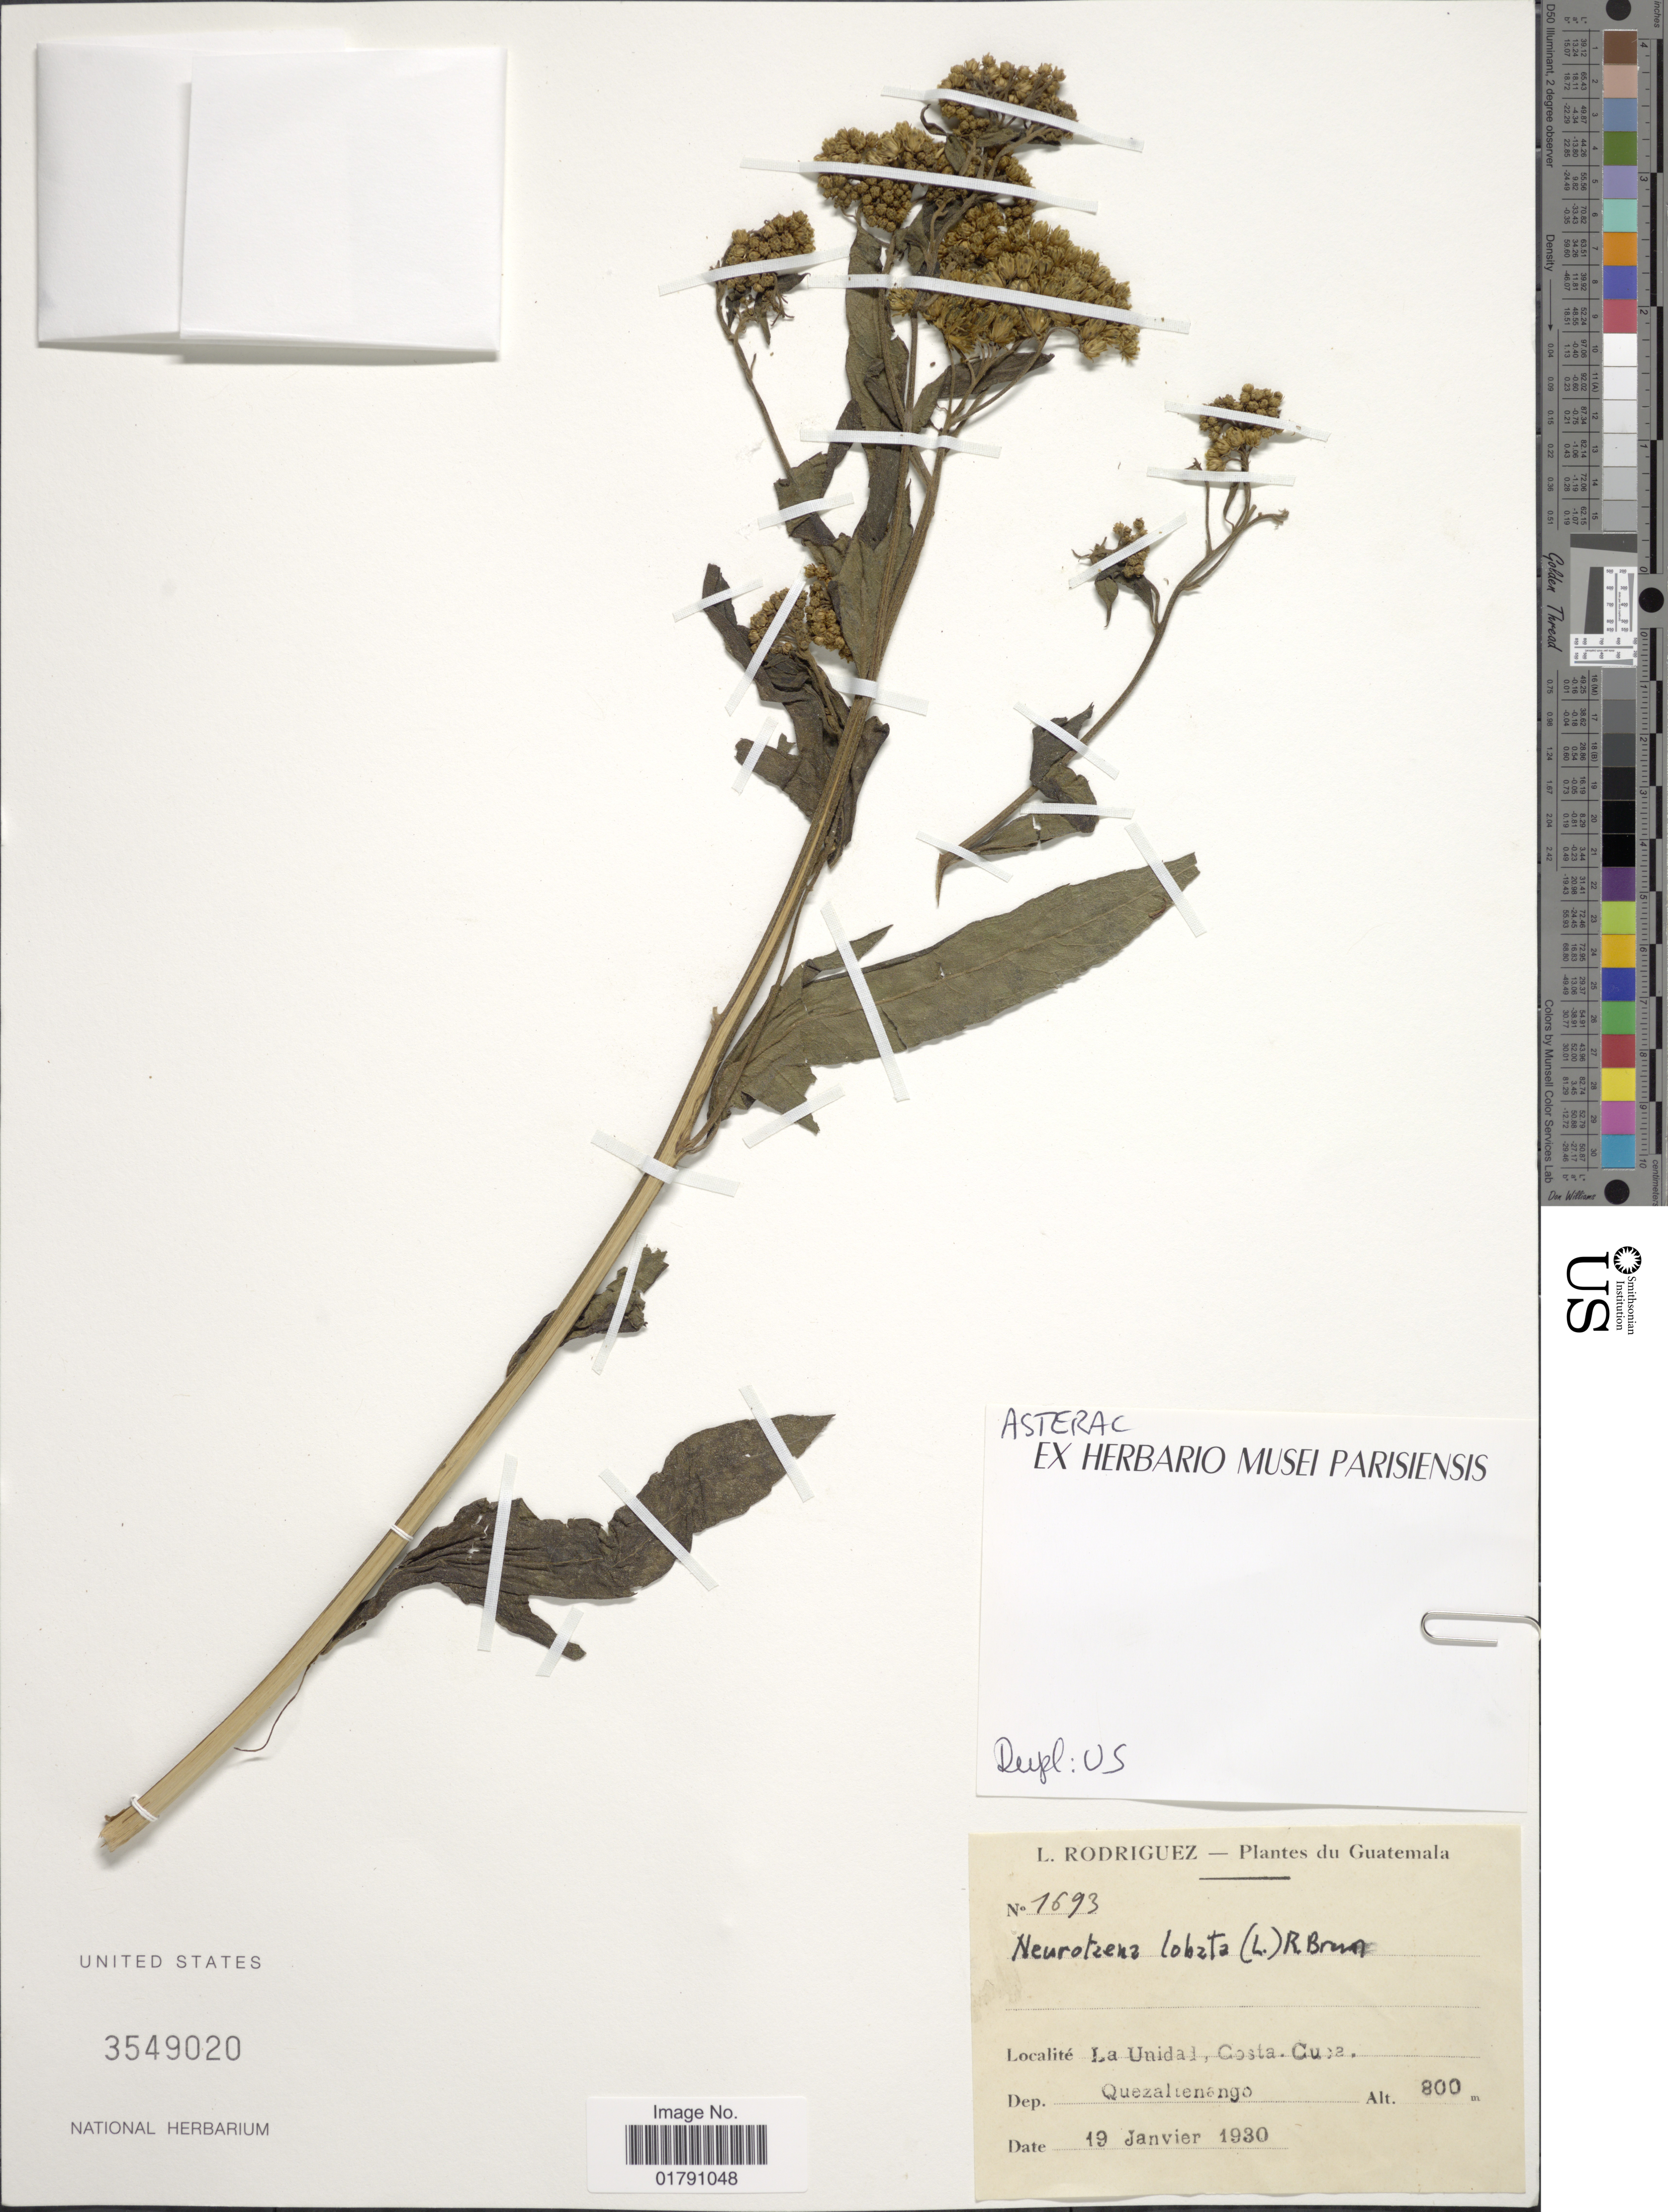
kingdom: Plantae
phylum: Tracheophyta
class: Magnoliopsida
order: Asterales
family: Asteraceae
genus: Neurolaena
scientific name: Neurolaena lobata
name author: (L.) R. Br. ex Cass.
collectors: L. Rodriguez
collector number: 1693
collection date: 1930-01-19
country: Guatemala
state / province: Quetzaltenango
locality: La Unidad, Costa, Cuca.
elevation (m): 800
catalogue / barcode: US 3549020